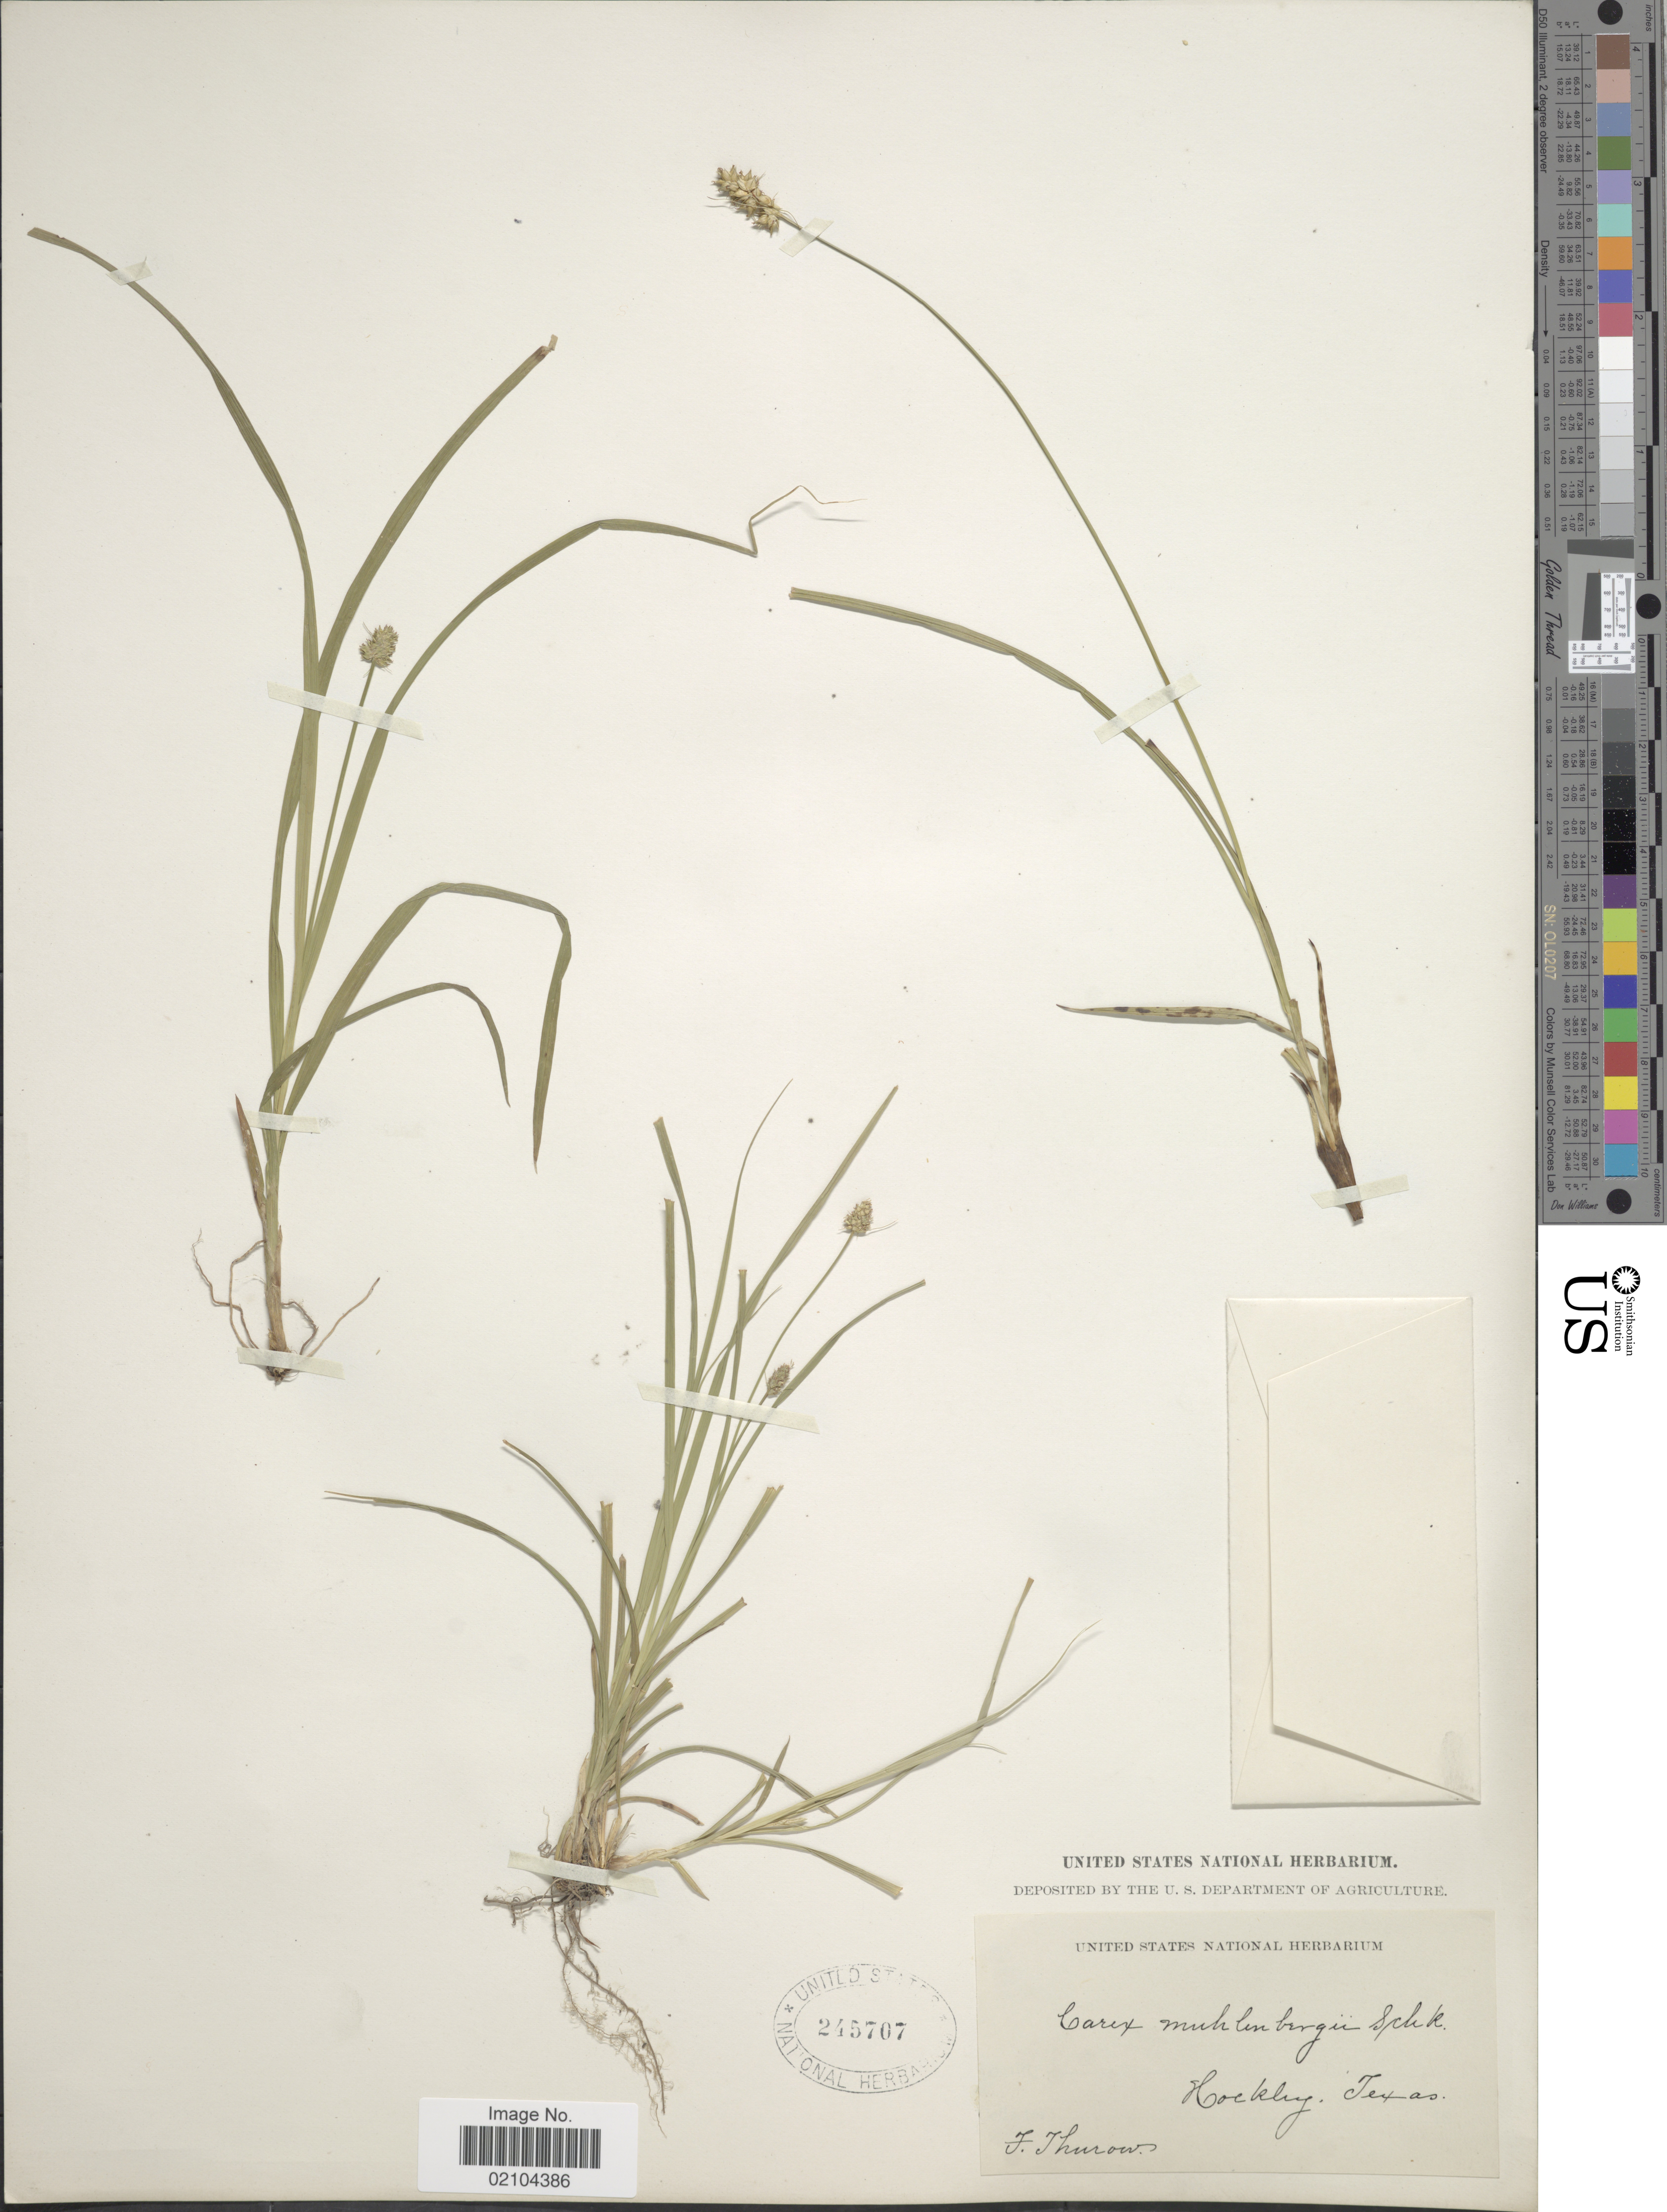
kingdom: Plantae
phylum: Tracheophyta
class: Liliopsida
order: Poales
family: Cyperaceae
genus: Carex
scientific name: Carex austrina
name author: Mack.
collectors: F. W. Thurow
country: United States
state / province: Texas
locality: Hockley.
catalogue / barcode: US 245707